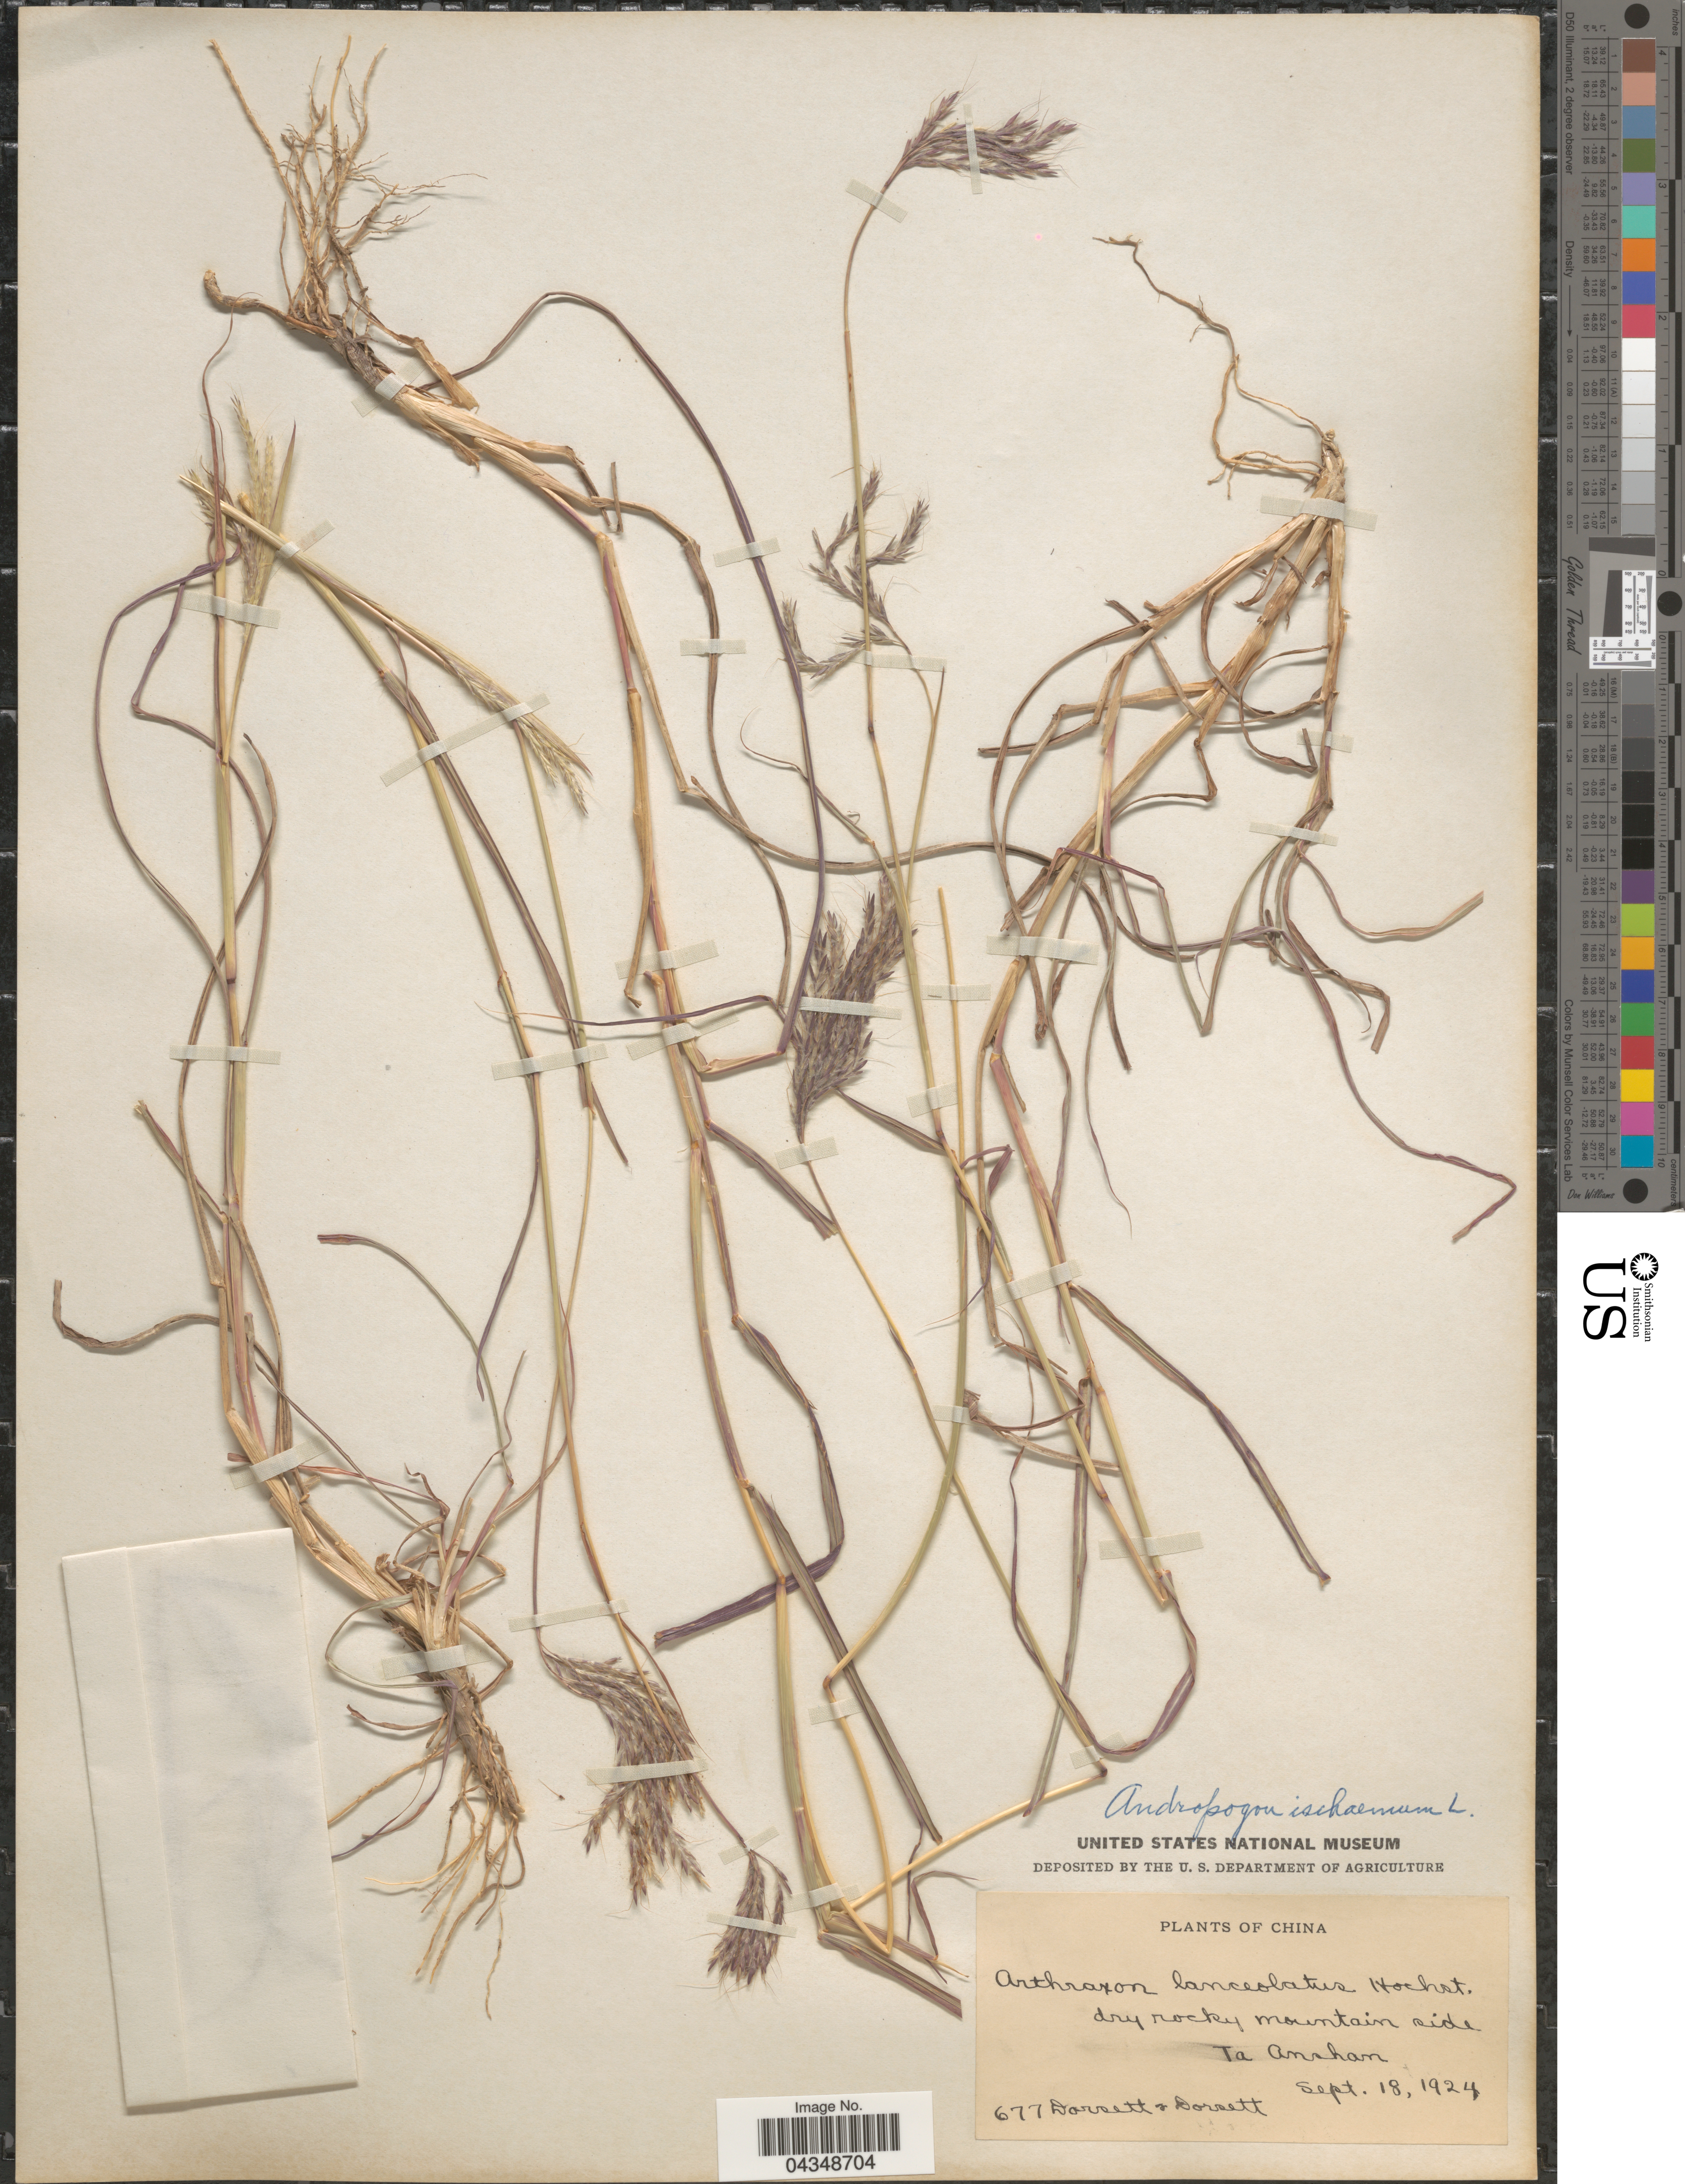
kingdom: Plantae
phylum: Tracheophyta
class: Liliopsida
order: Poales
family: Poaceae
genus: Bothriochloa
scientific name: Bothriochloa ischaemum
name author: (L.) Keng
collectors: -- Dorsett & -- Dorsett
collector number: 677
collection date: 1924-09-18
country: China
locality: Dry rocky mountain side Ta Anshan.